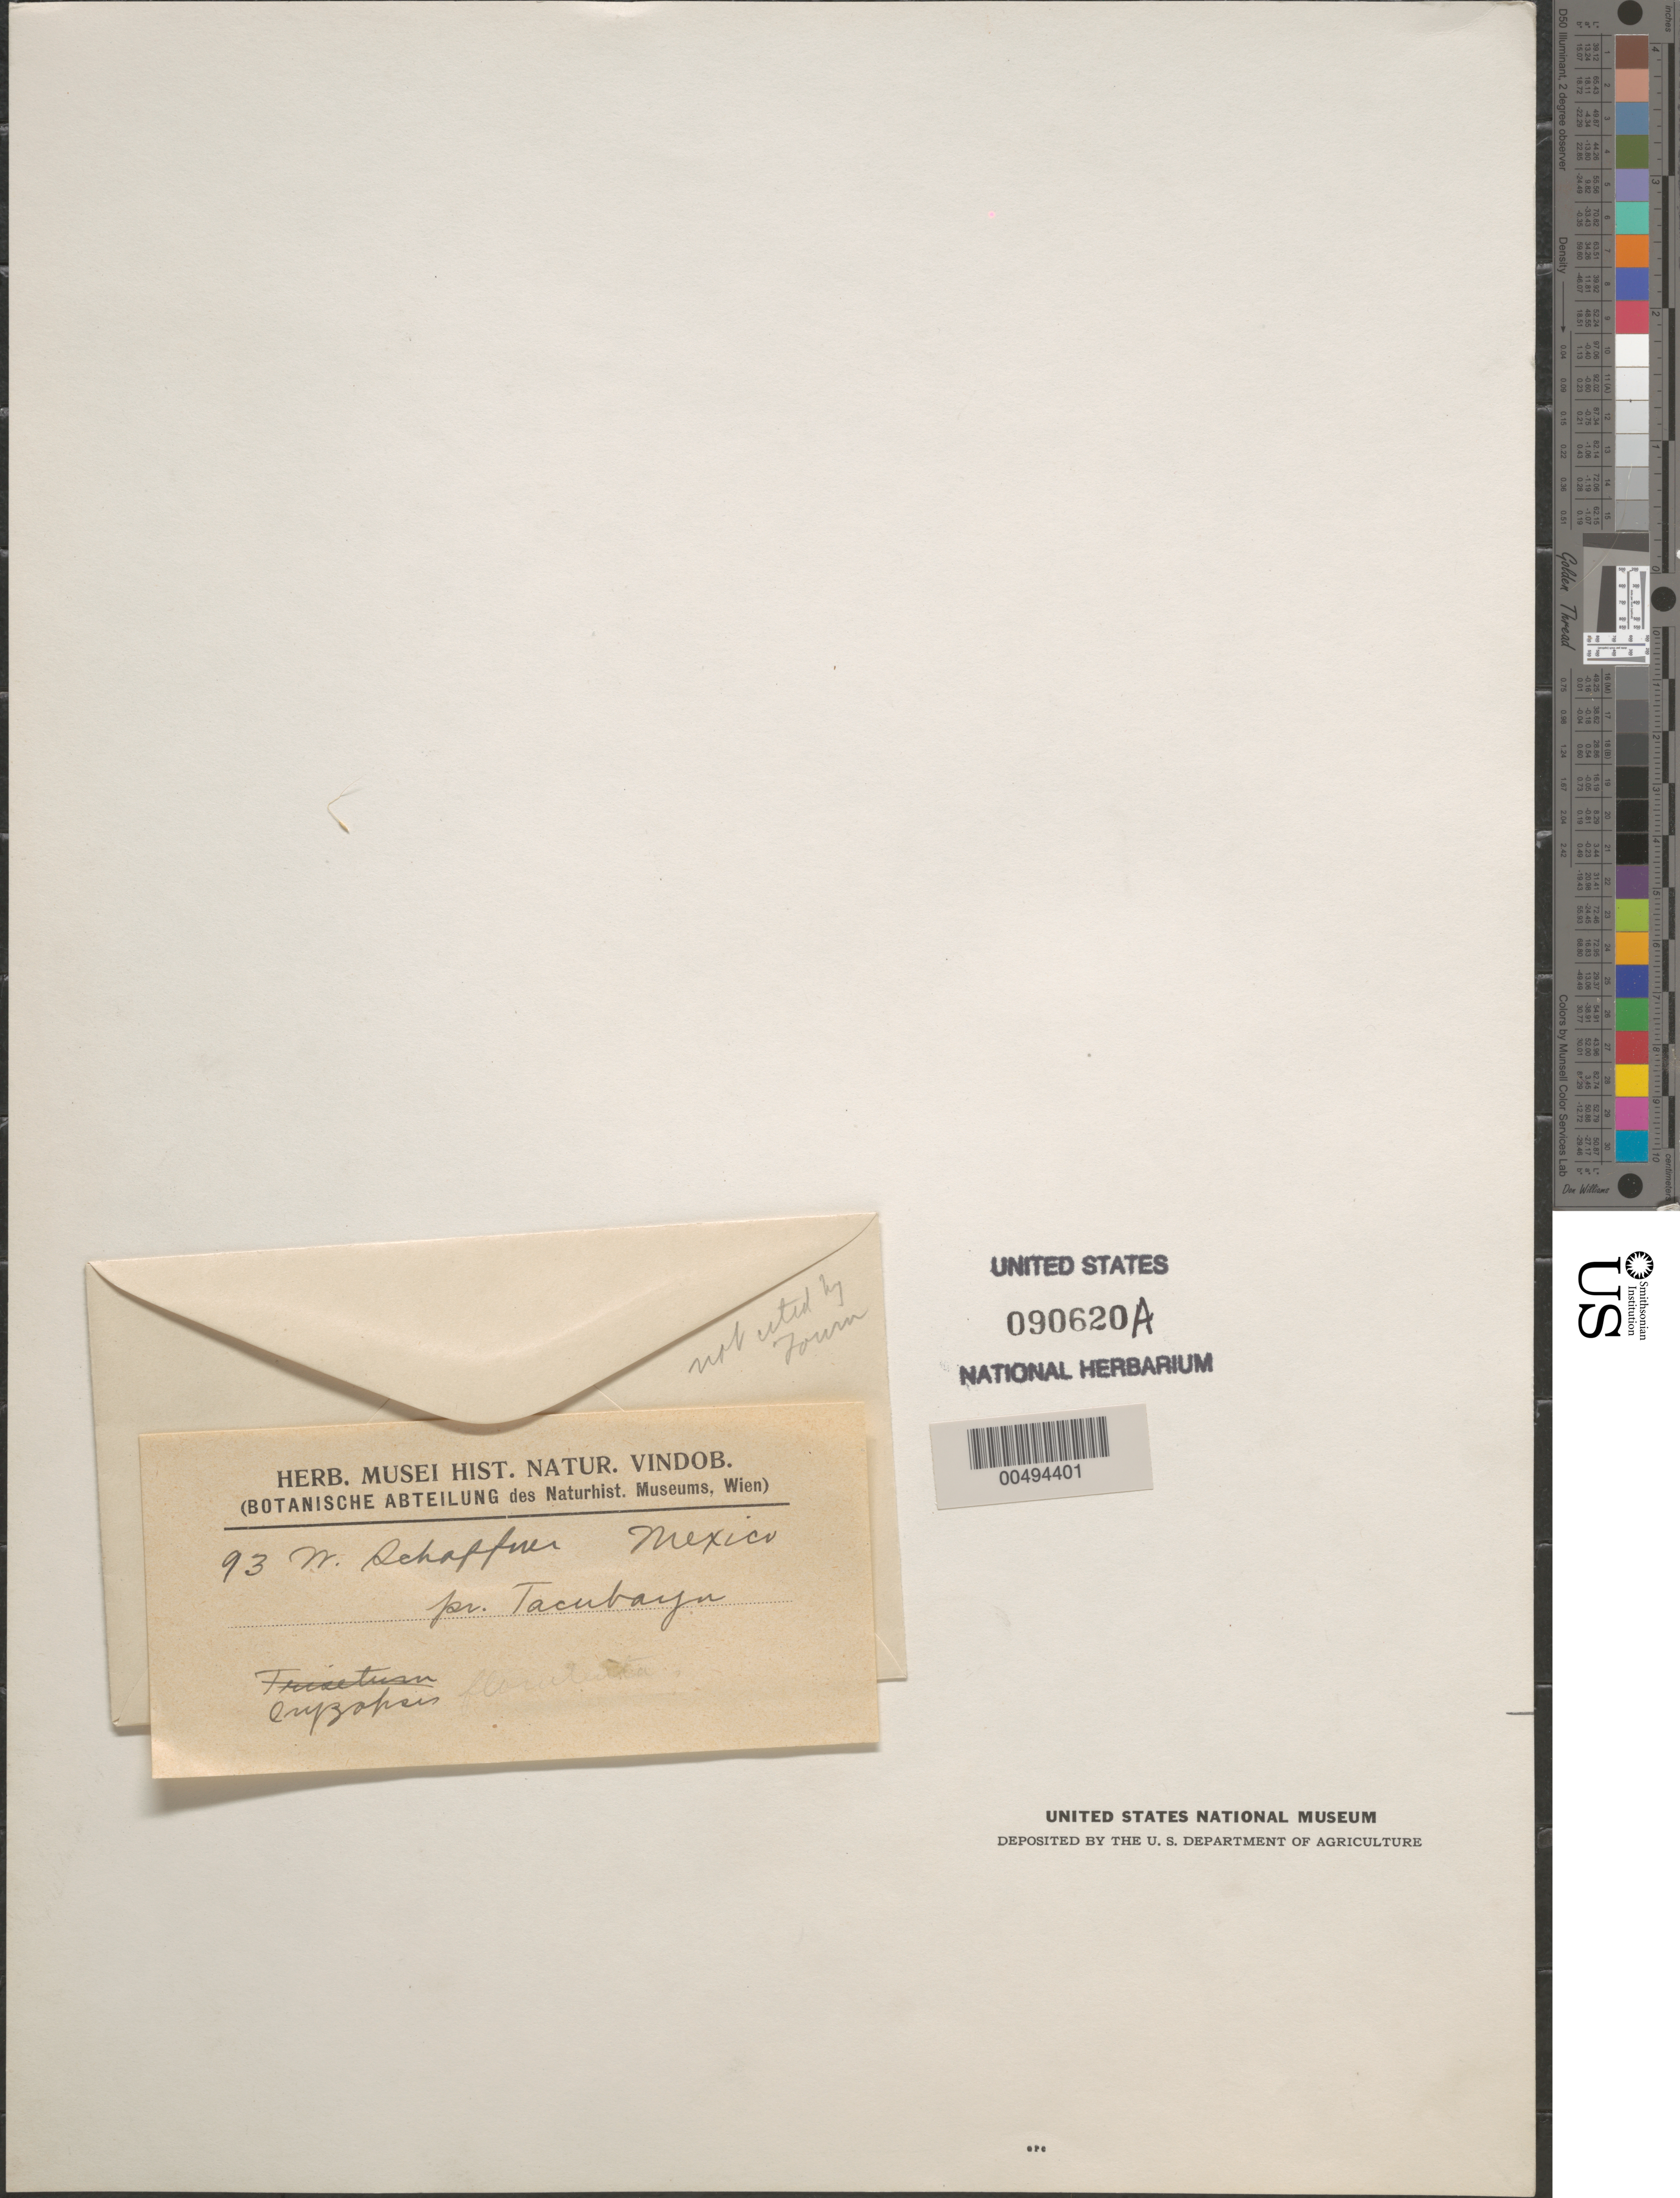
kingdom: Plantae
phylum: Tracheophyta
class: Liliopsida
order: Poales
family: Poaceae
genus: Nassella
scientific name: Nassella linearifolia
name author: (E. Fourn.) R.W. Pohl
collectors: W. Schaffner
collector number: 93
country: Mexico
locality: Pr. Tacubaya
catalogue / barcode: US 90620A